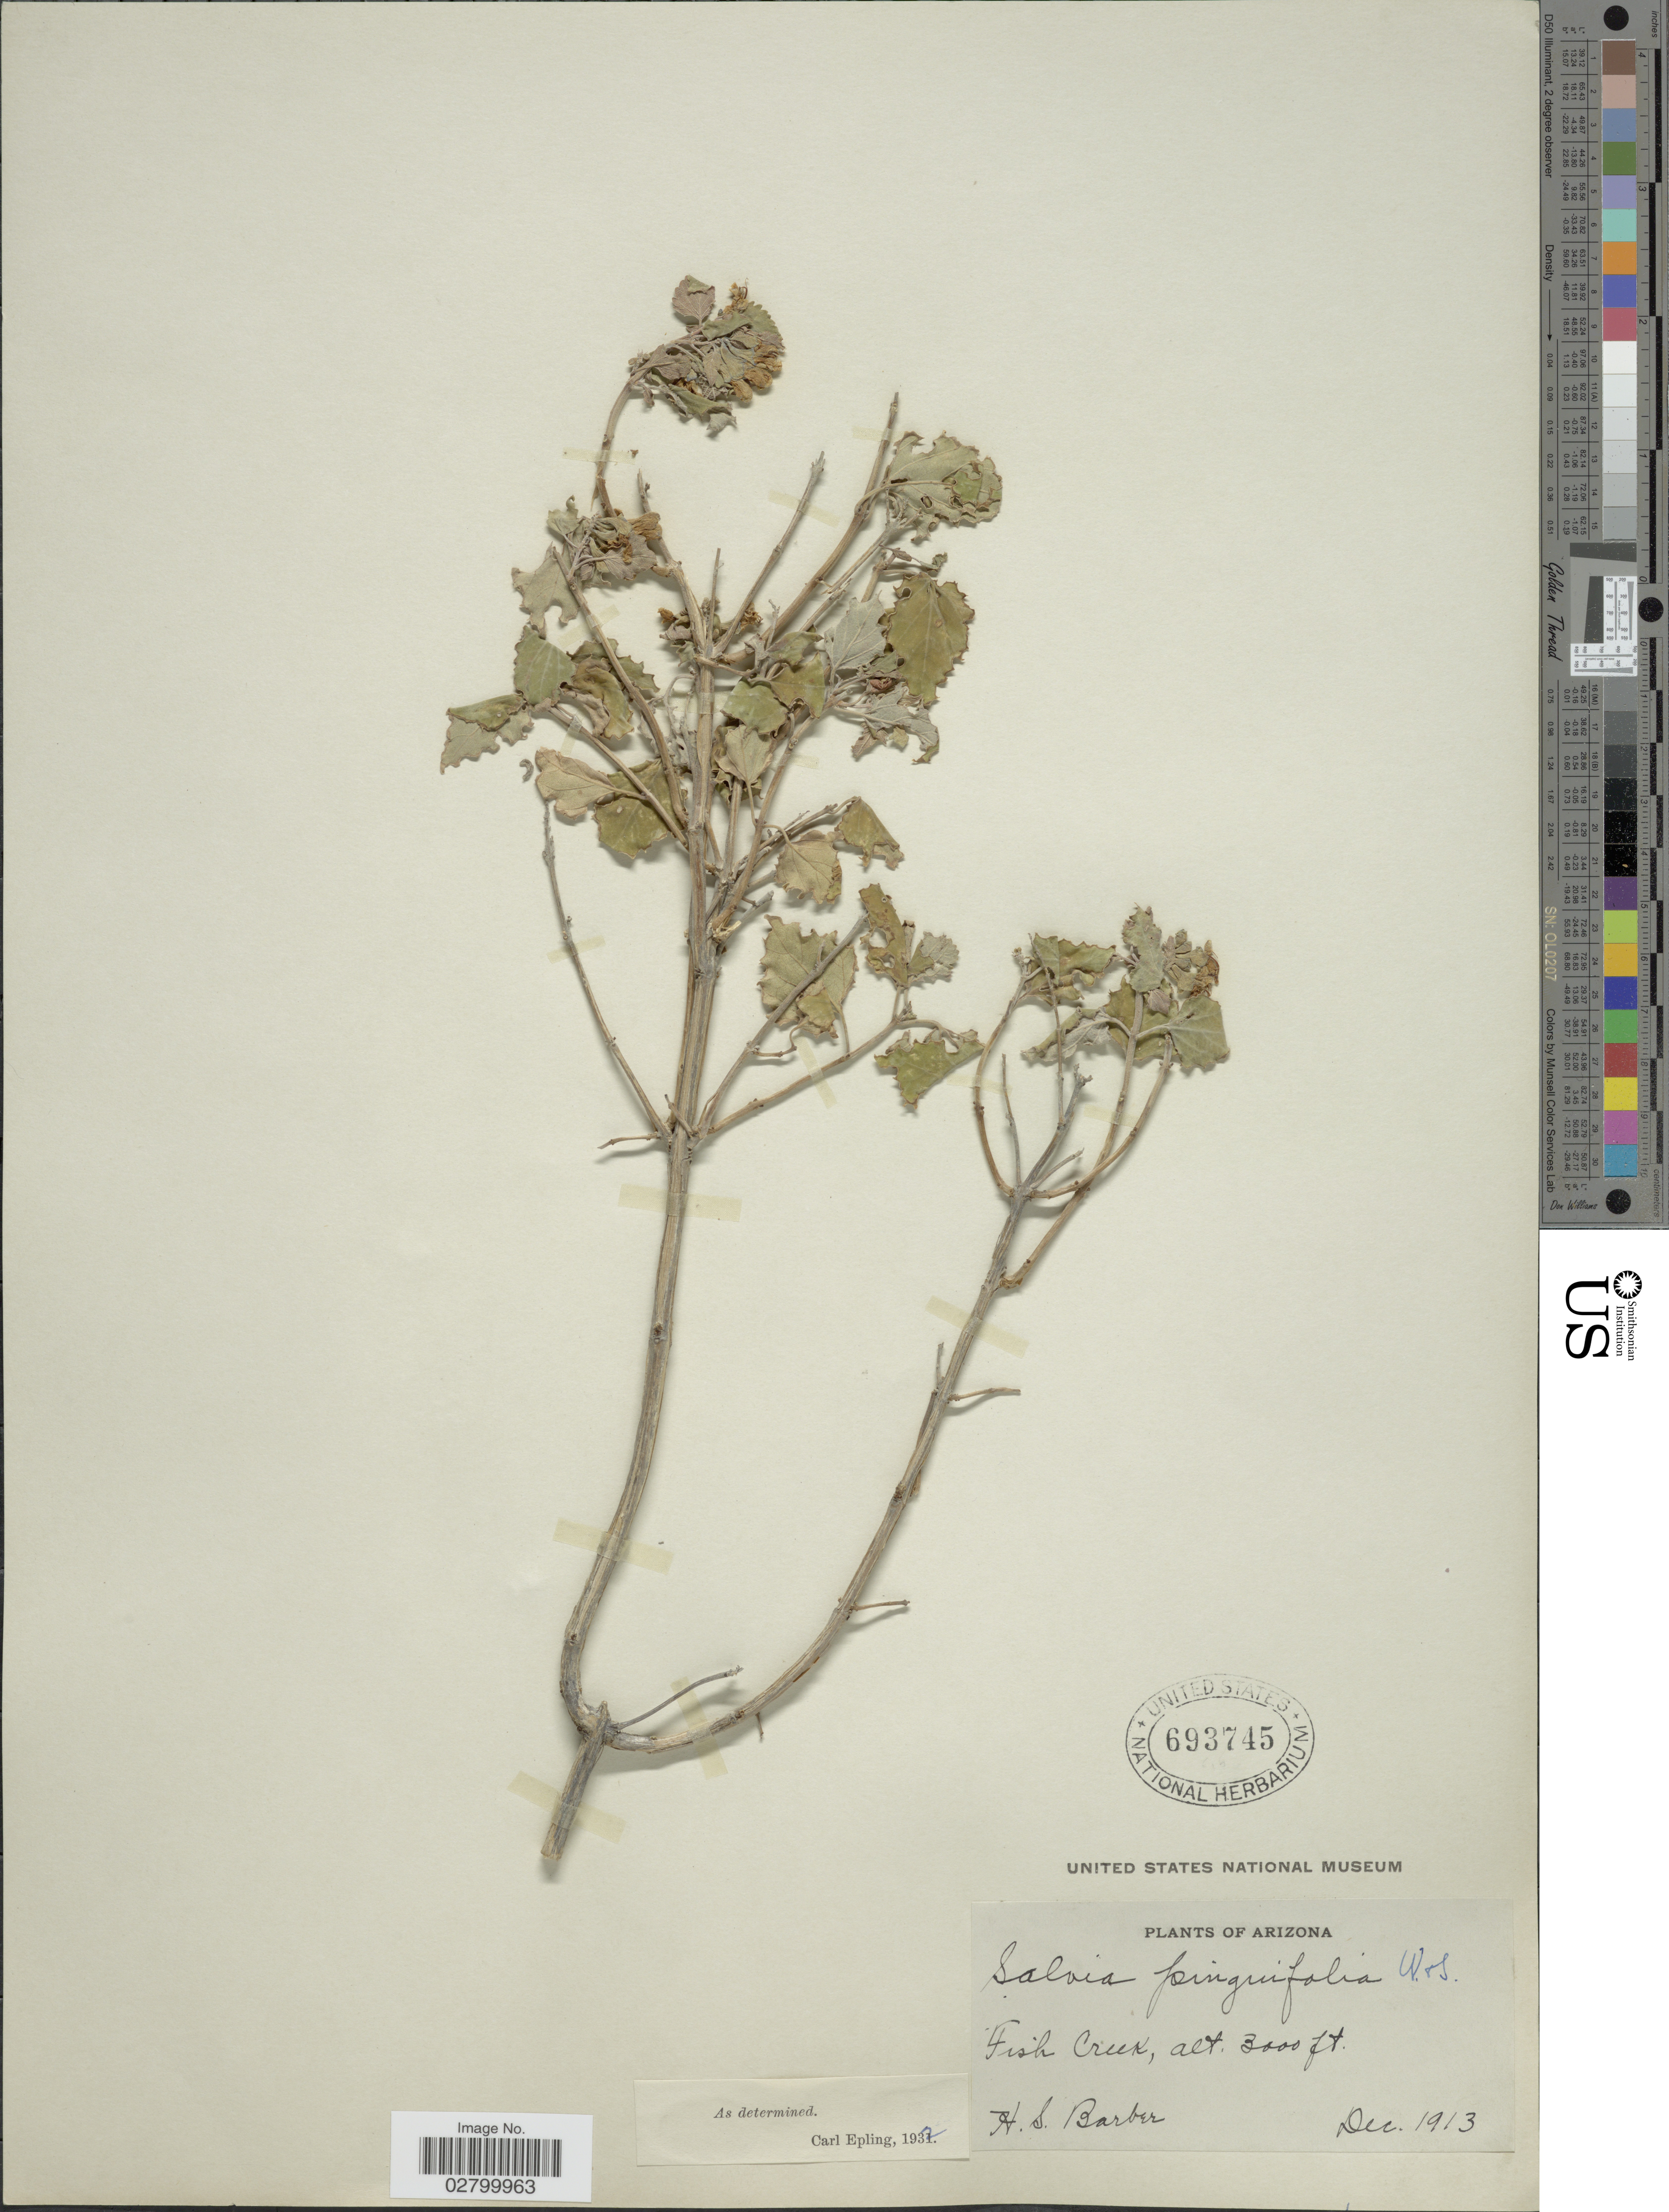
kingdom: Plantae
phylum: Tracheophyta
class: Magnoliopsida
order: Lamiales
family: Lamiaceae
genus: Salvia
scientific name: Salvia pinguifolia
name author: (Fernald) Wooton & Standl.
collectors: H. Barber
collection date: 1913-12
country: United States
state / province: Arizona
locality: Fish Creek.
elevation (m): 914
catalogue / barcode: US 693745